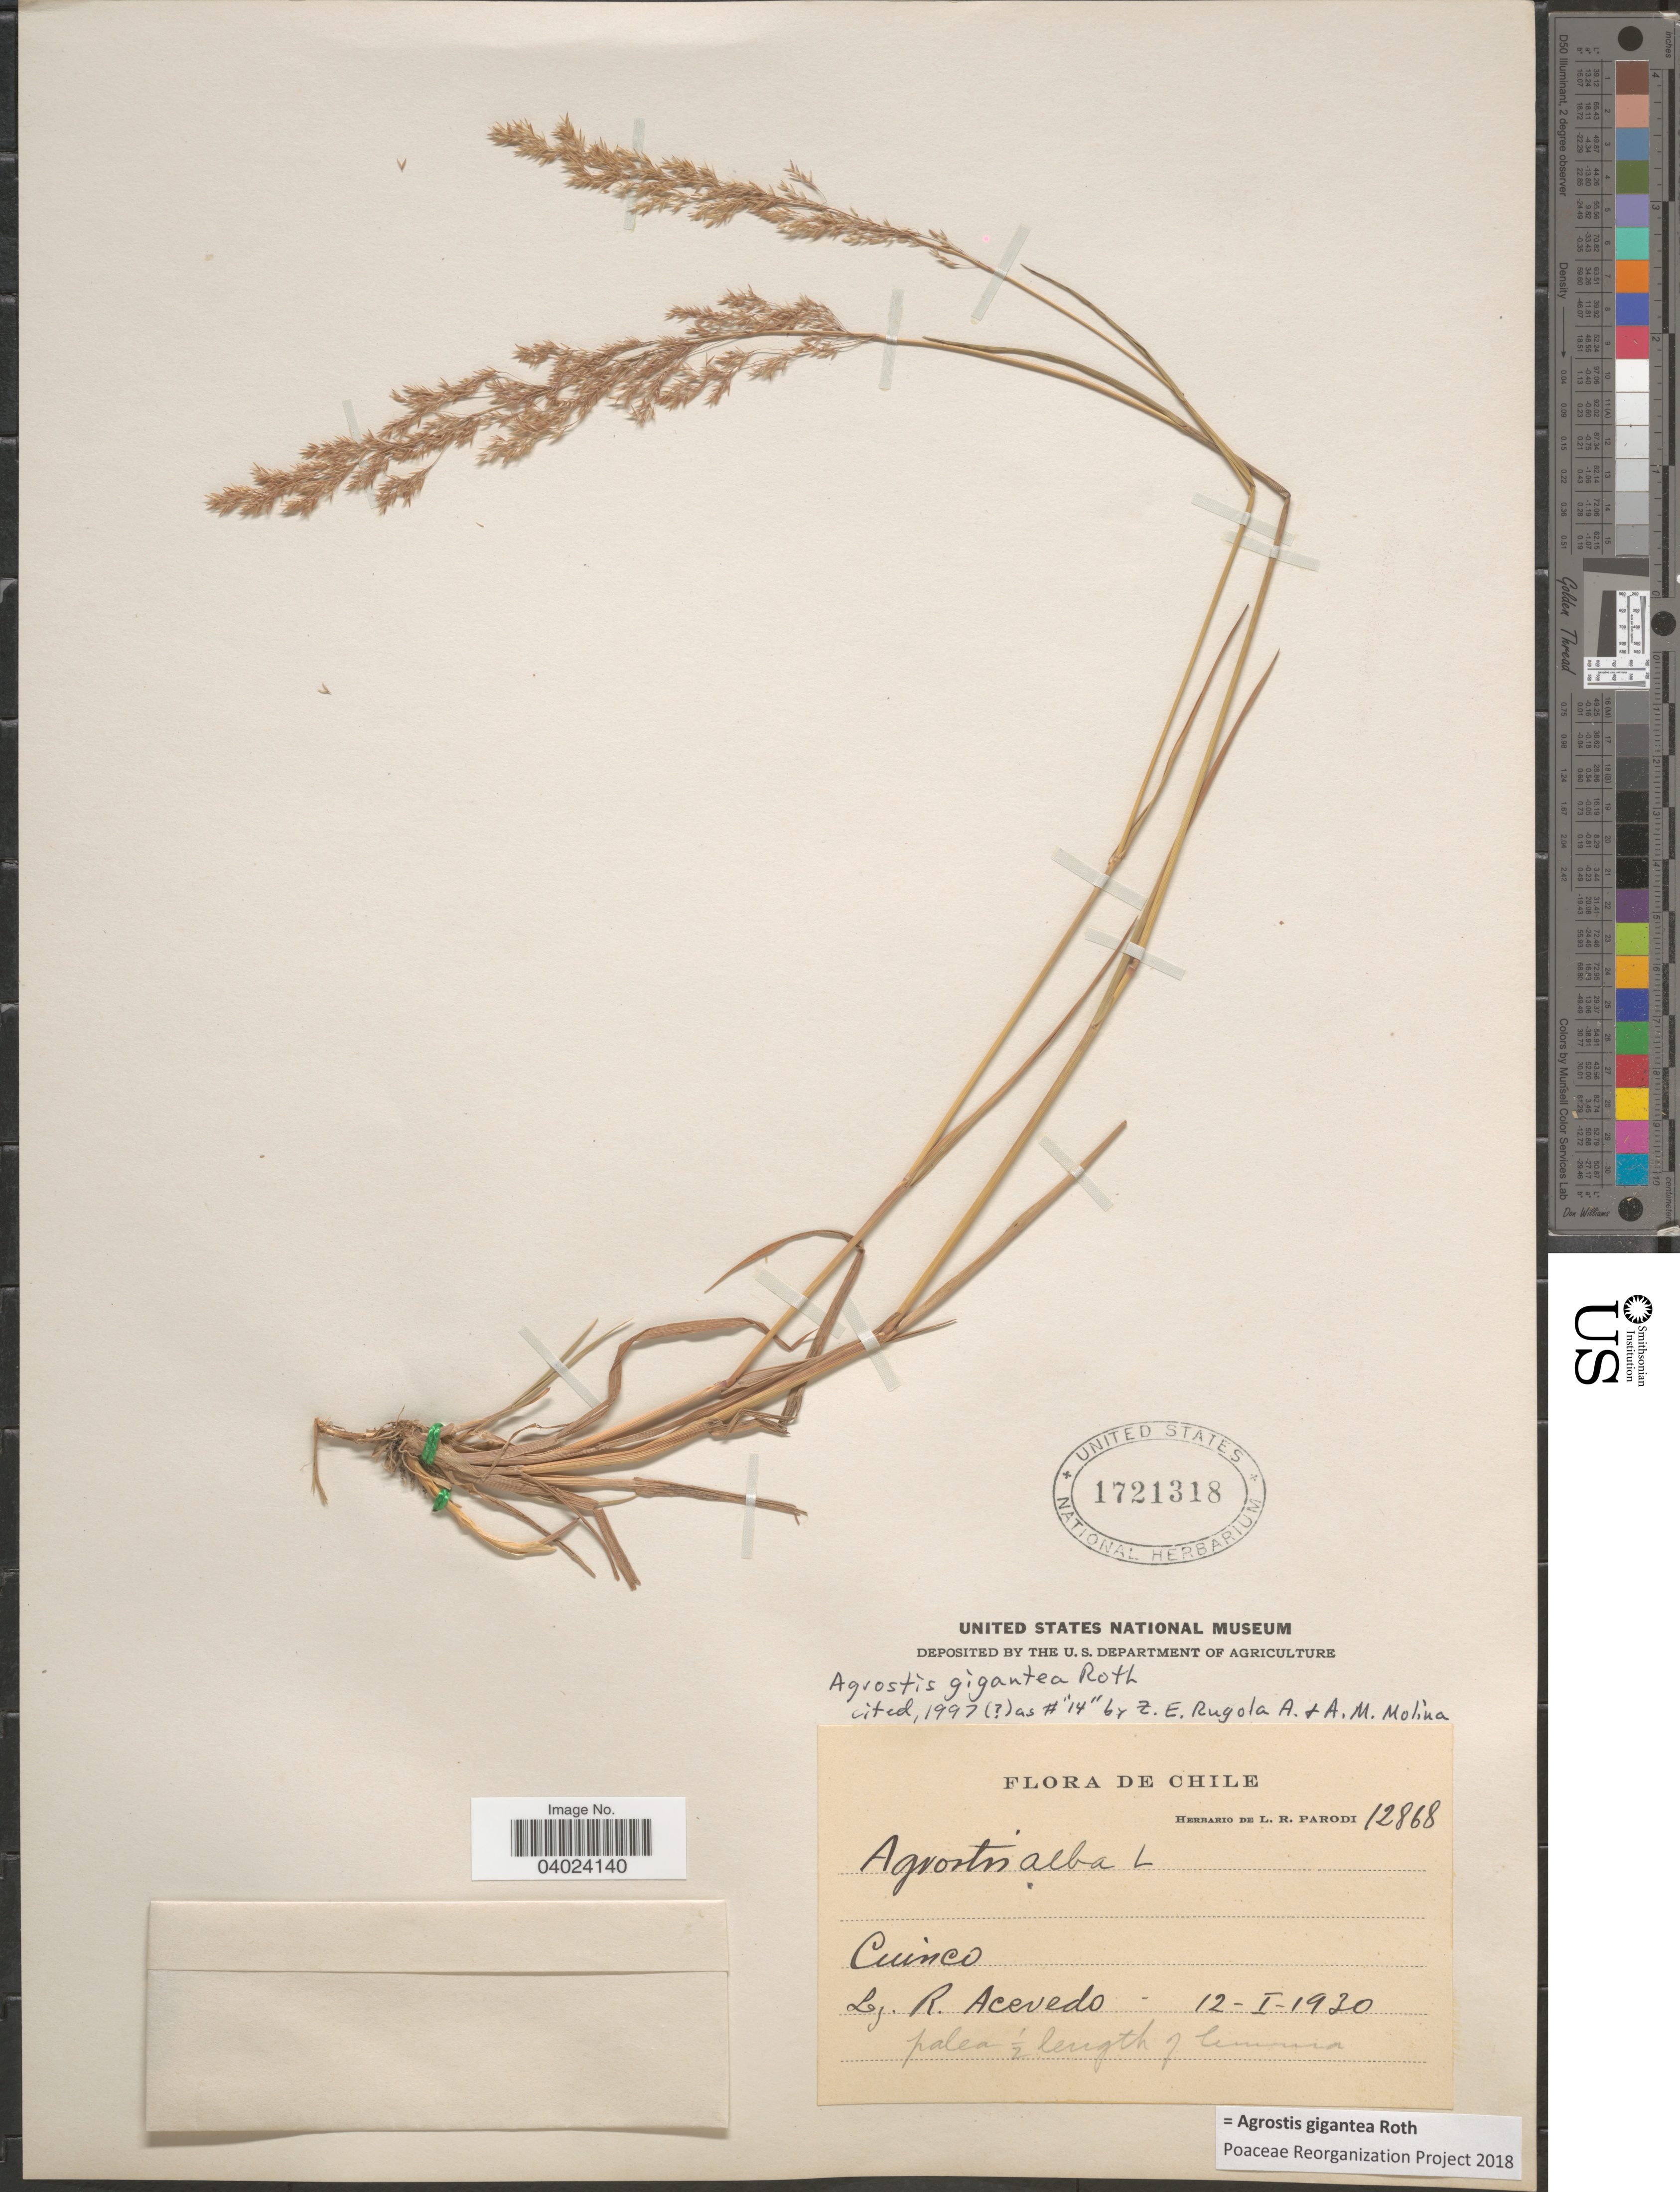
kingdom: Plantae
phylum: Tracheophyta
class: Liliopsida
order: Poales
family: Poaceae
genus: Agrostis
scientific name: Agrostis gigantea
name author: Roth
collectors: R. Acevedo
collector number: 12868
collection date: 1930-01-12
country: Chile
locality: Cuinco.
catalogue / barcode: US 1721318